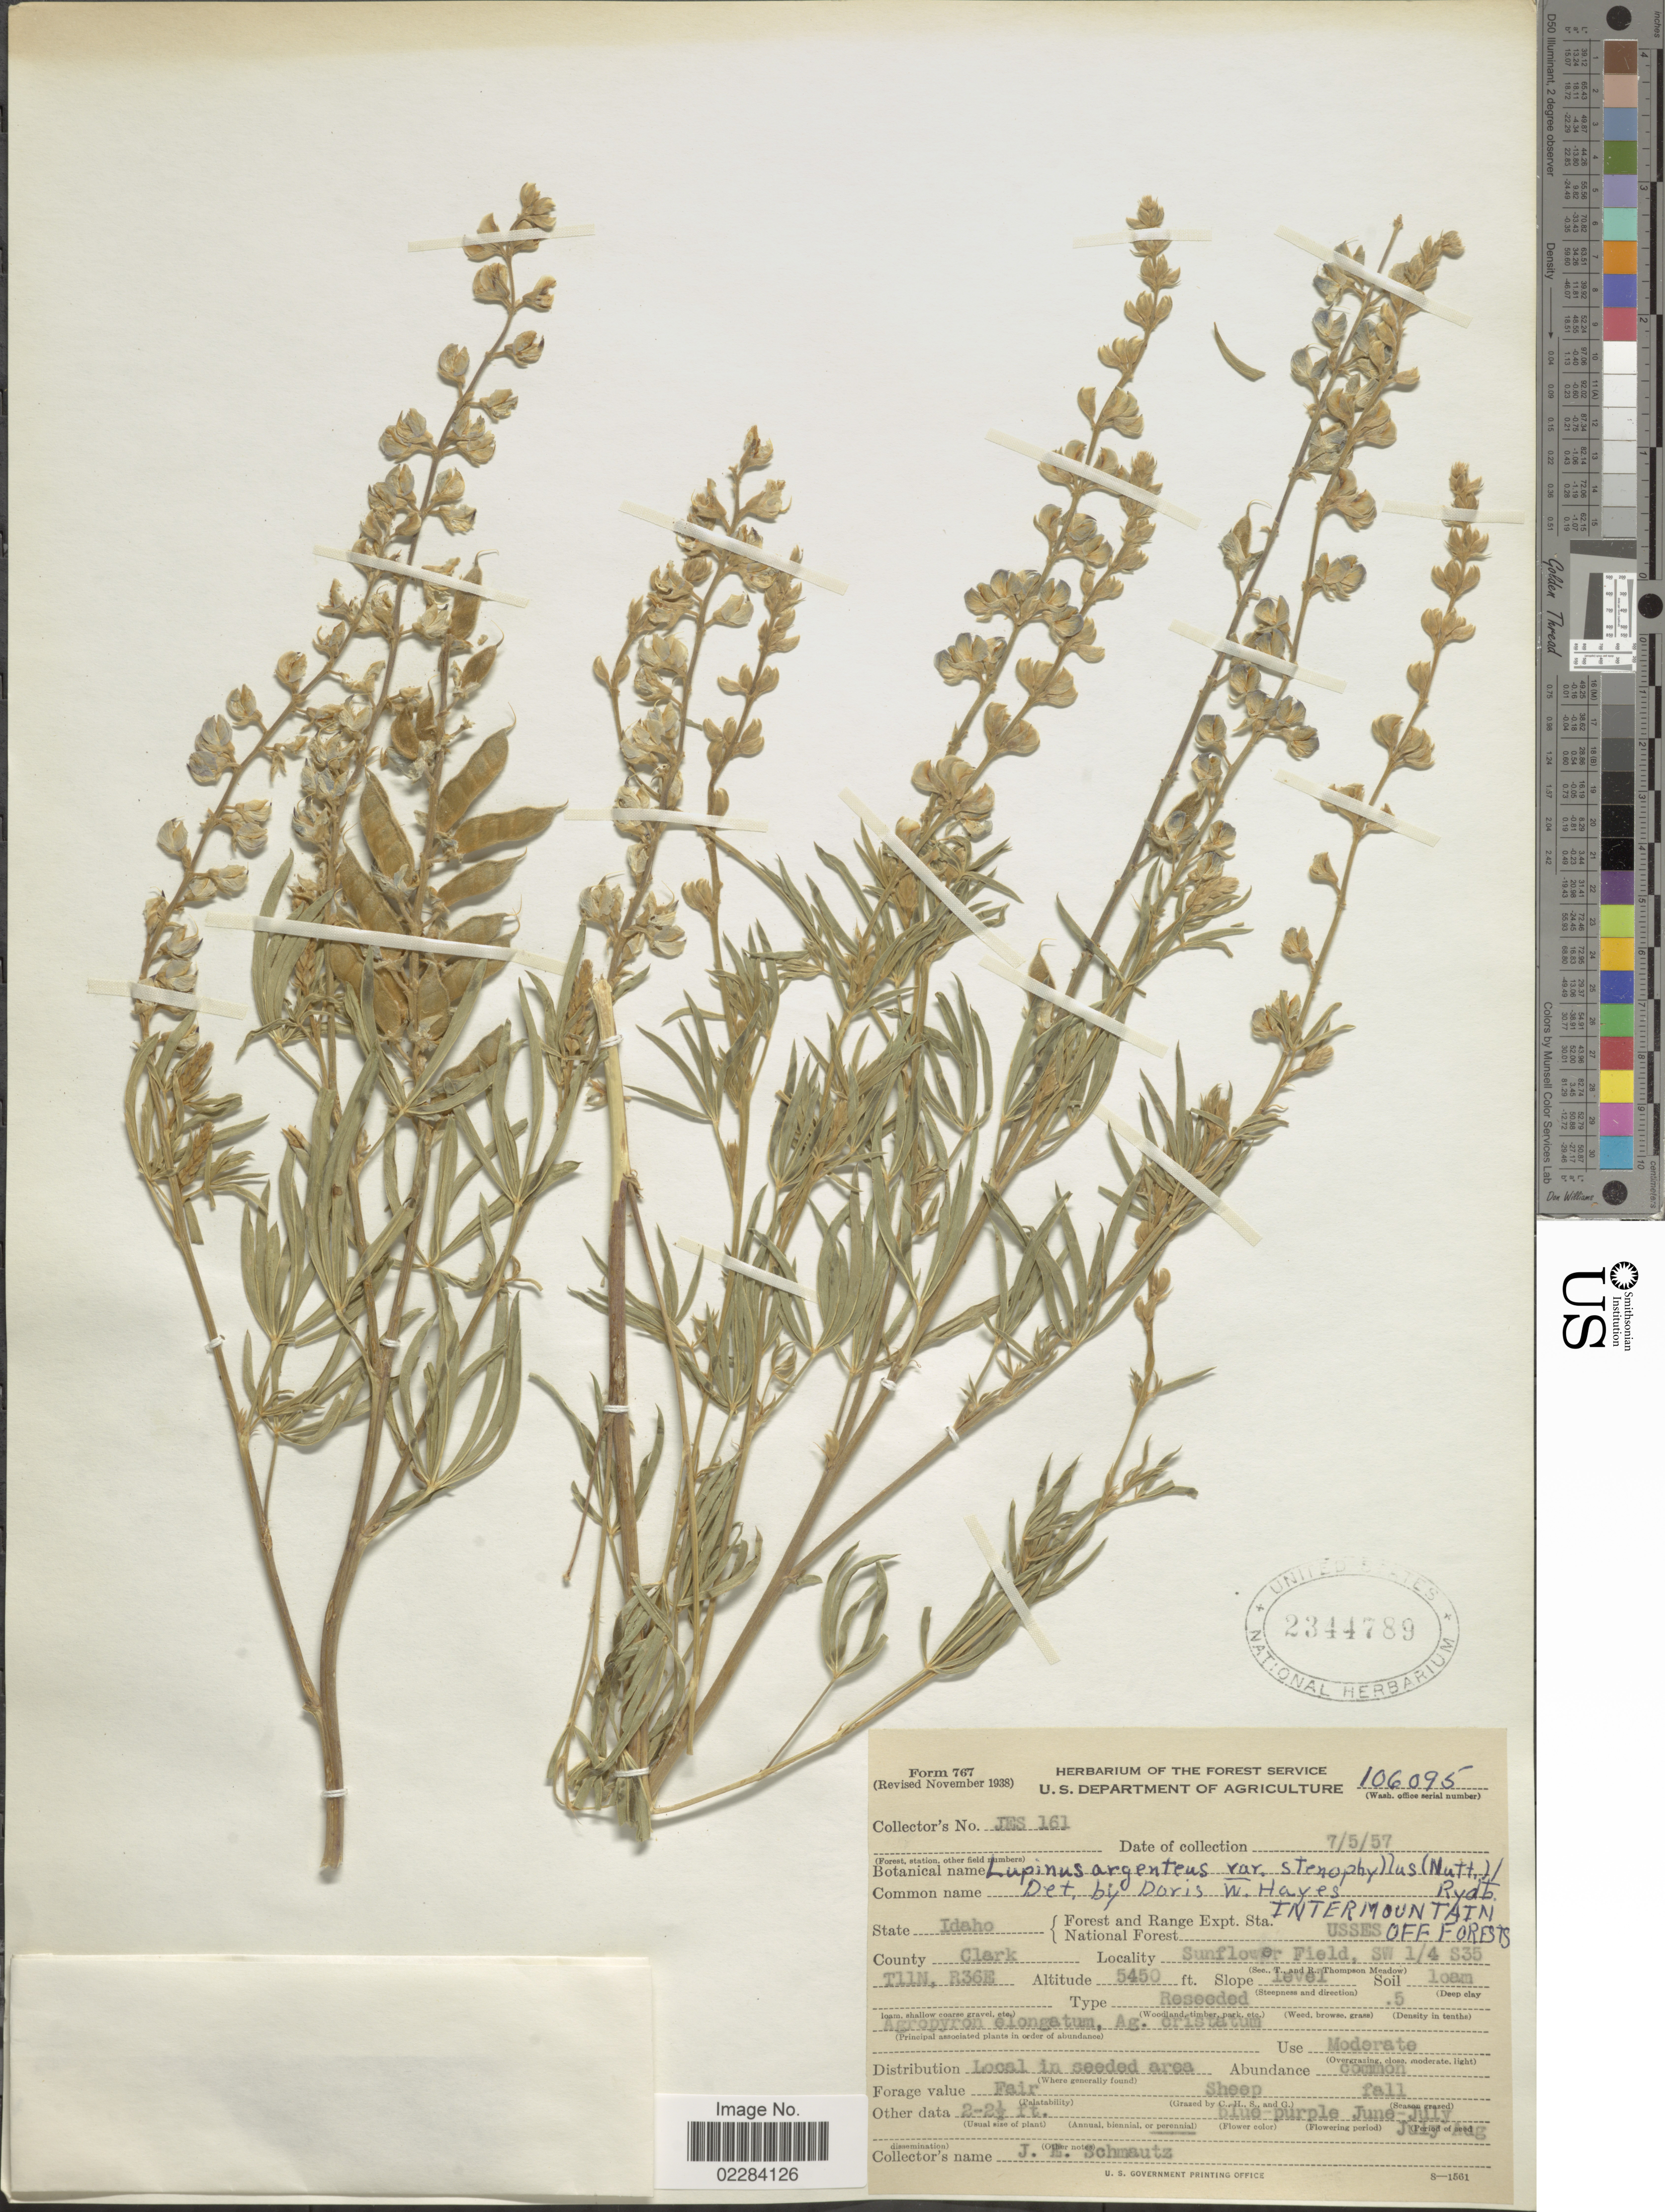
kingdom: Plantae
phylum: Tracheophyta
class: Magnoliopsida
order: Fabales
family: Fabaceae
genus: Lupinus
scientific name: Lupinus argenteus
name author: Pursh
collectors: J. Schmautz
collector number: JES161/106095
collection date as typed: Transcribed d/m/y: 5/7/57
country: United States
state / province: Idaho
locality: Intermountain. Off Forests. Clark County. Sunflower flield, SW 1/4 S35 T11N, R36E.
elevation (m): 1661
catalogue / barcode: US 2344789